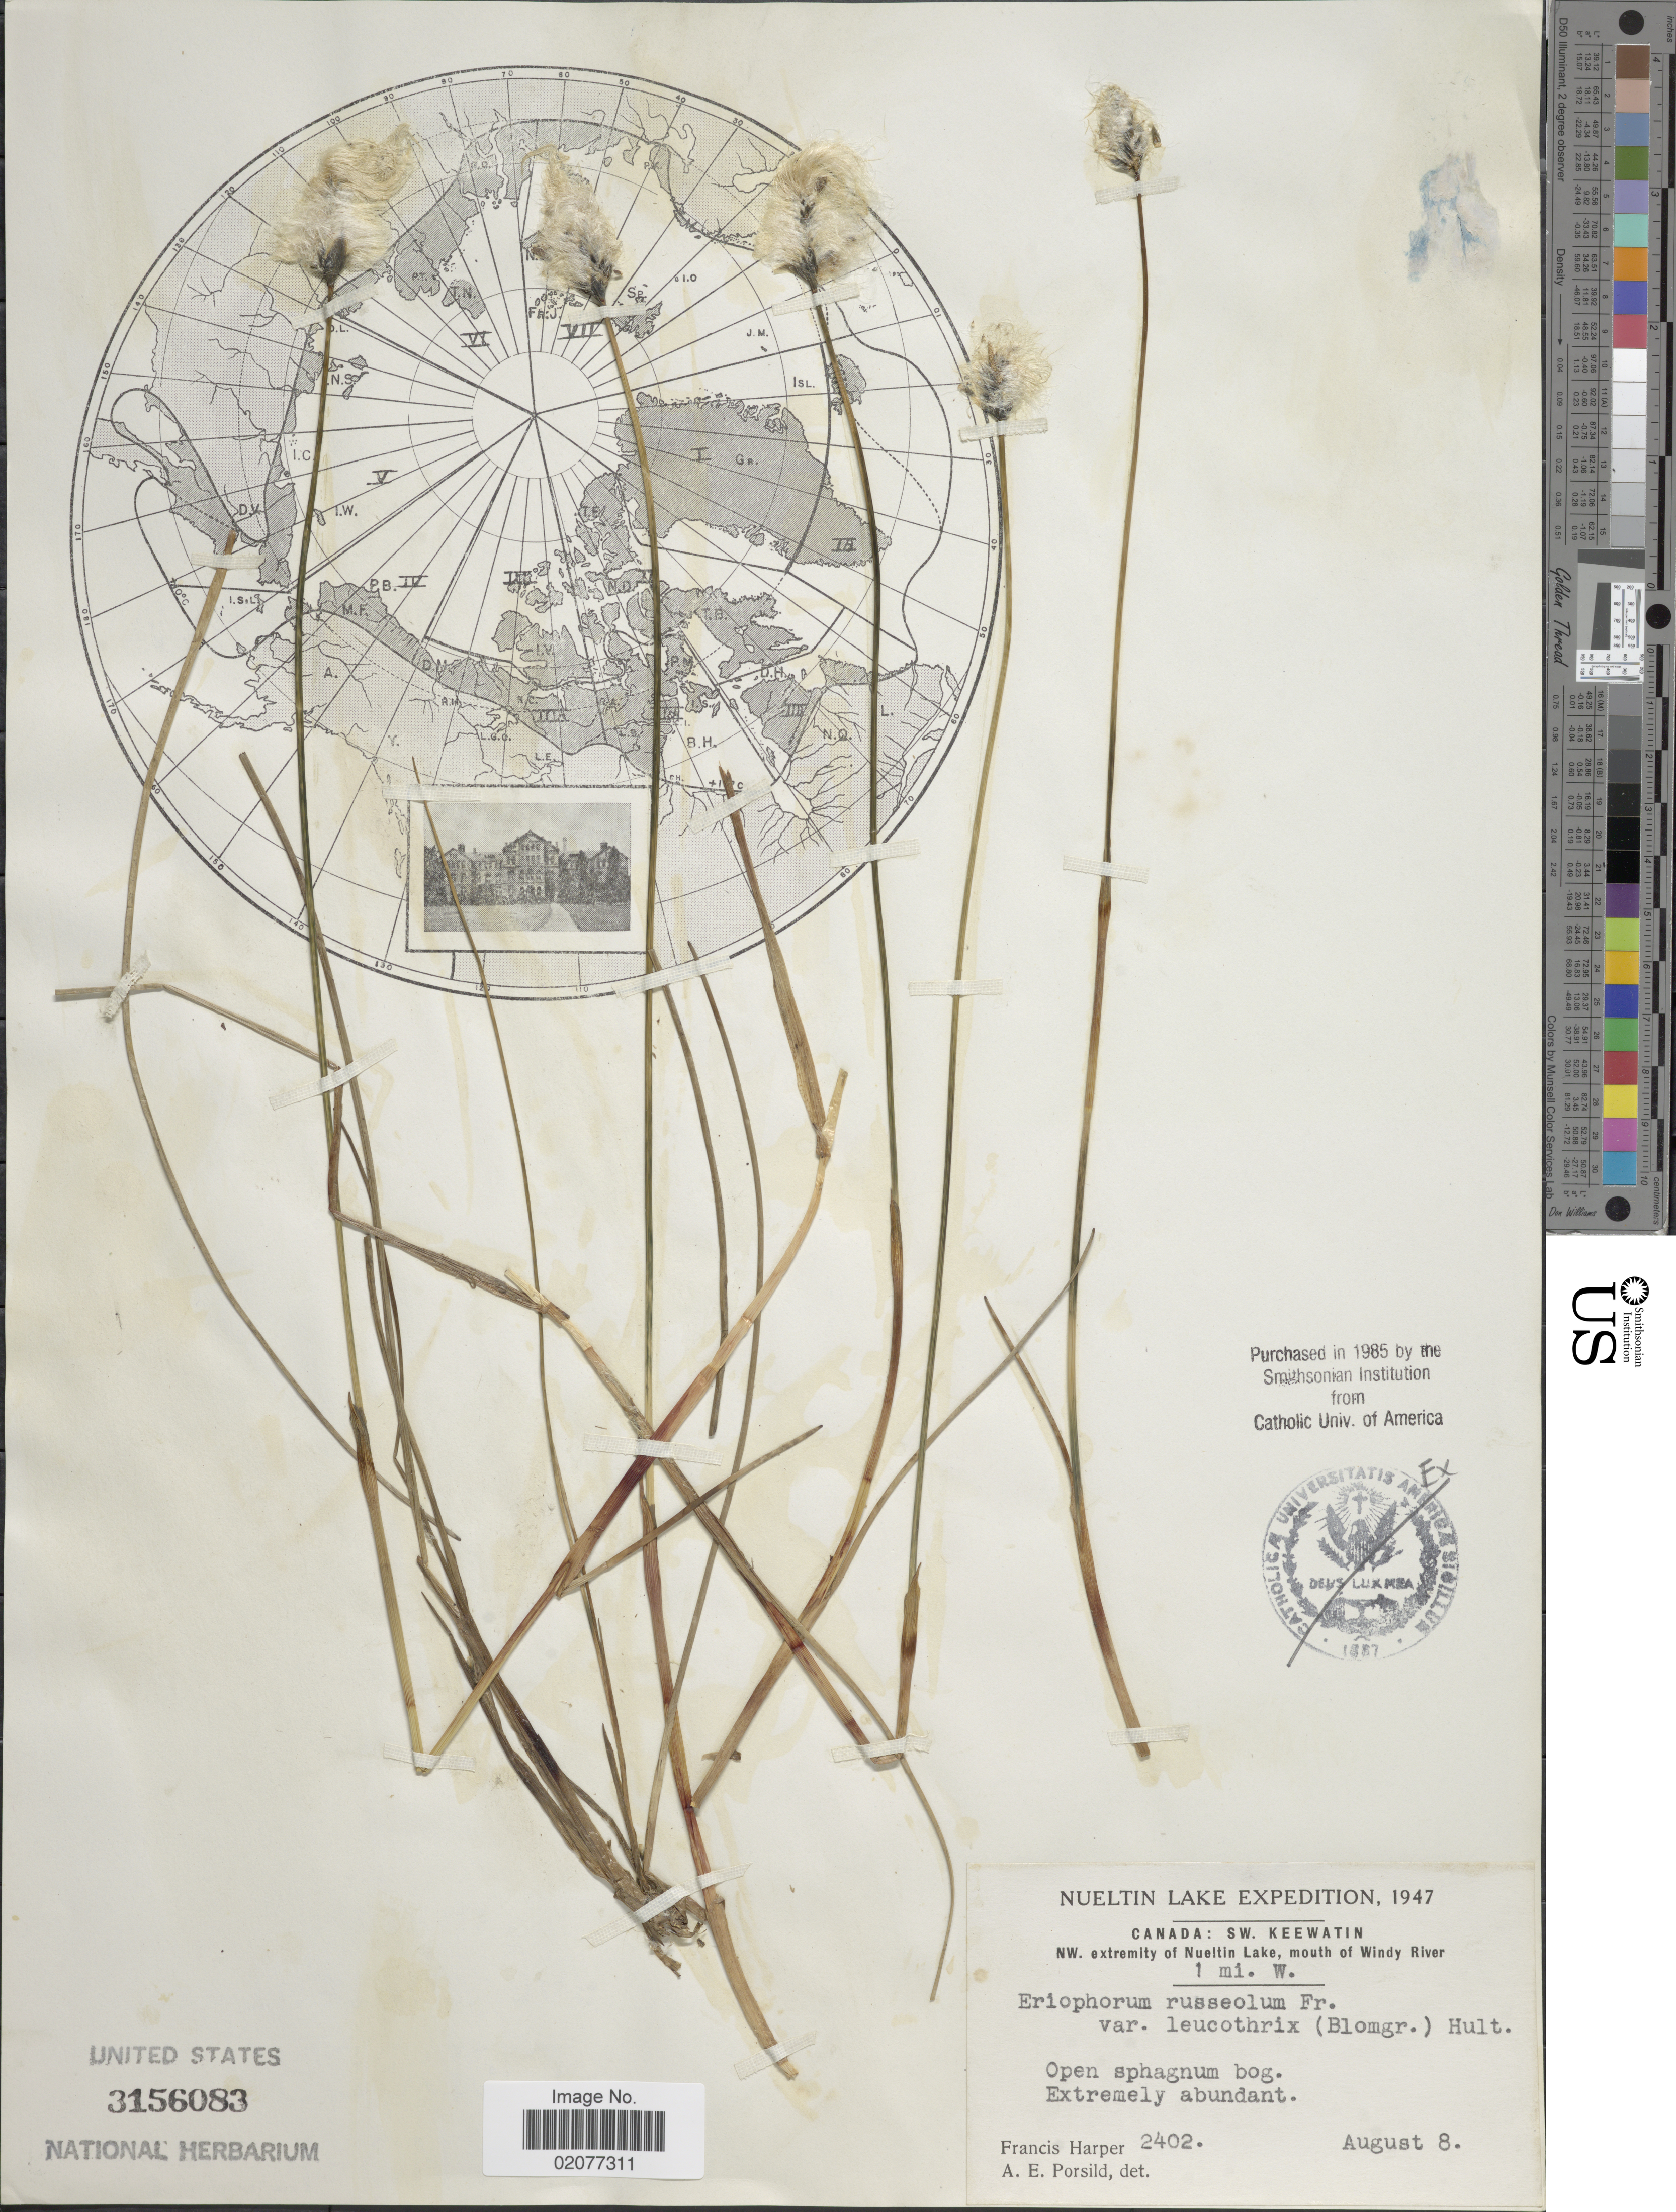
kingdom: Plantae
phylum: Tracheophyta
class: Liliopsida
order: Poales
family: Cyperaceae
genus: Eriophorum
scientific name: Eriophorum chamissonis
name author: C.A. Mey.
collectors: F. Harper & A. E. Porsild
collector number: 2402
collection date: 1947-08-08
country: Canada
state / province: Nunavut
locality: Nueltin Lake. Canada:SW Keewatin, NW. extremity of Nueltin Lake, Mouth of Windy River, 1 m. W.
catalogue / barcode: US 3156083